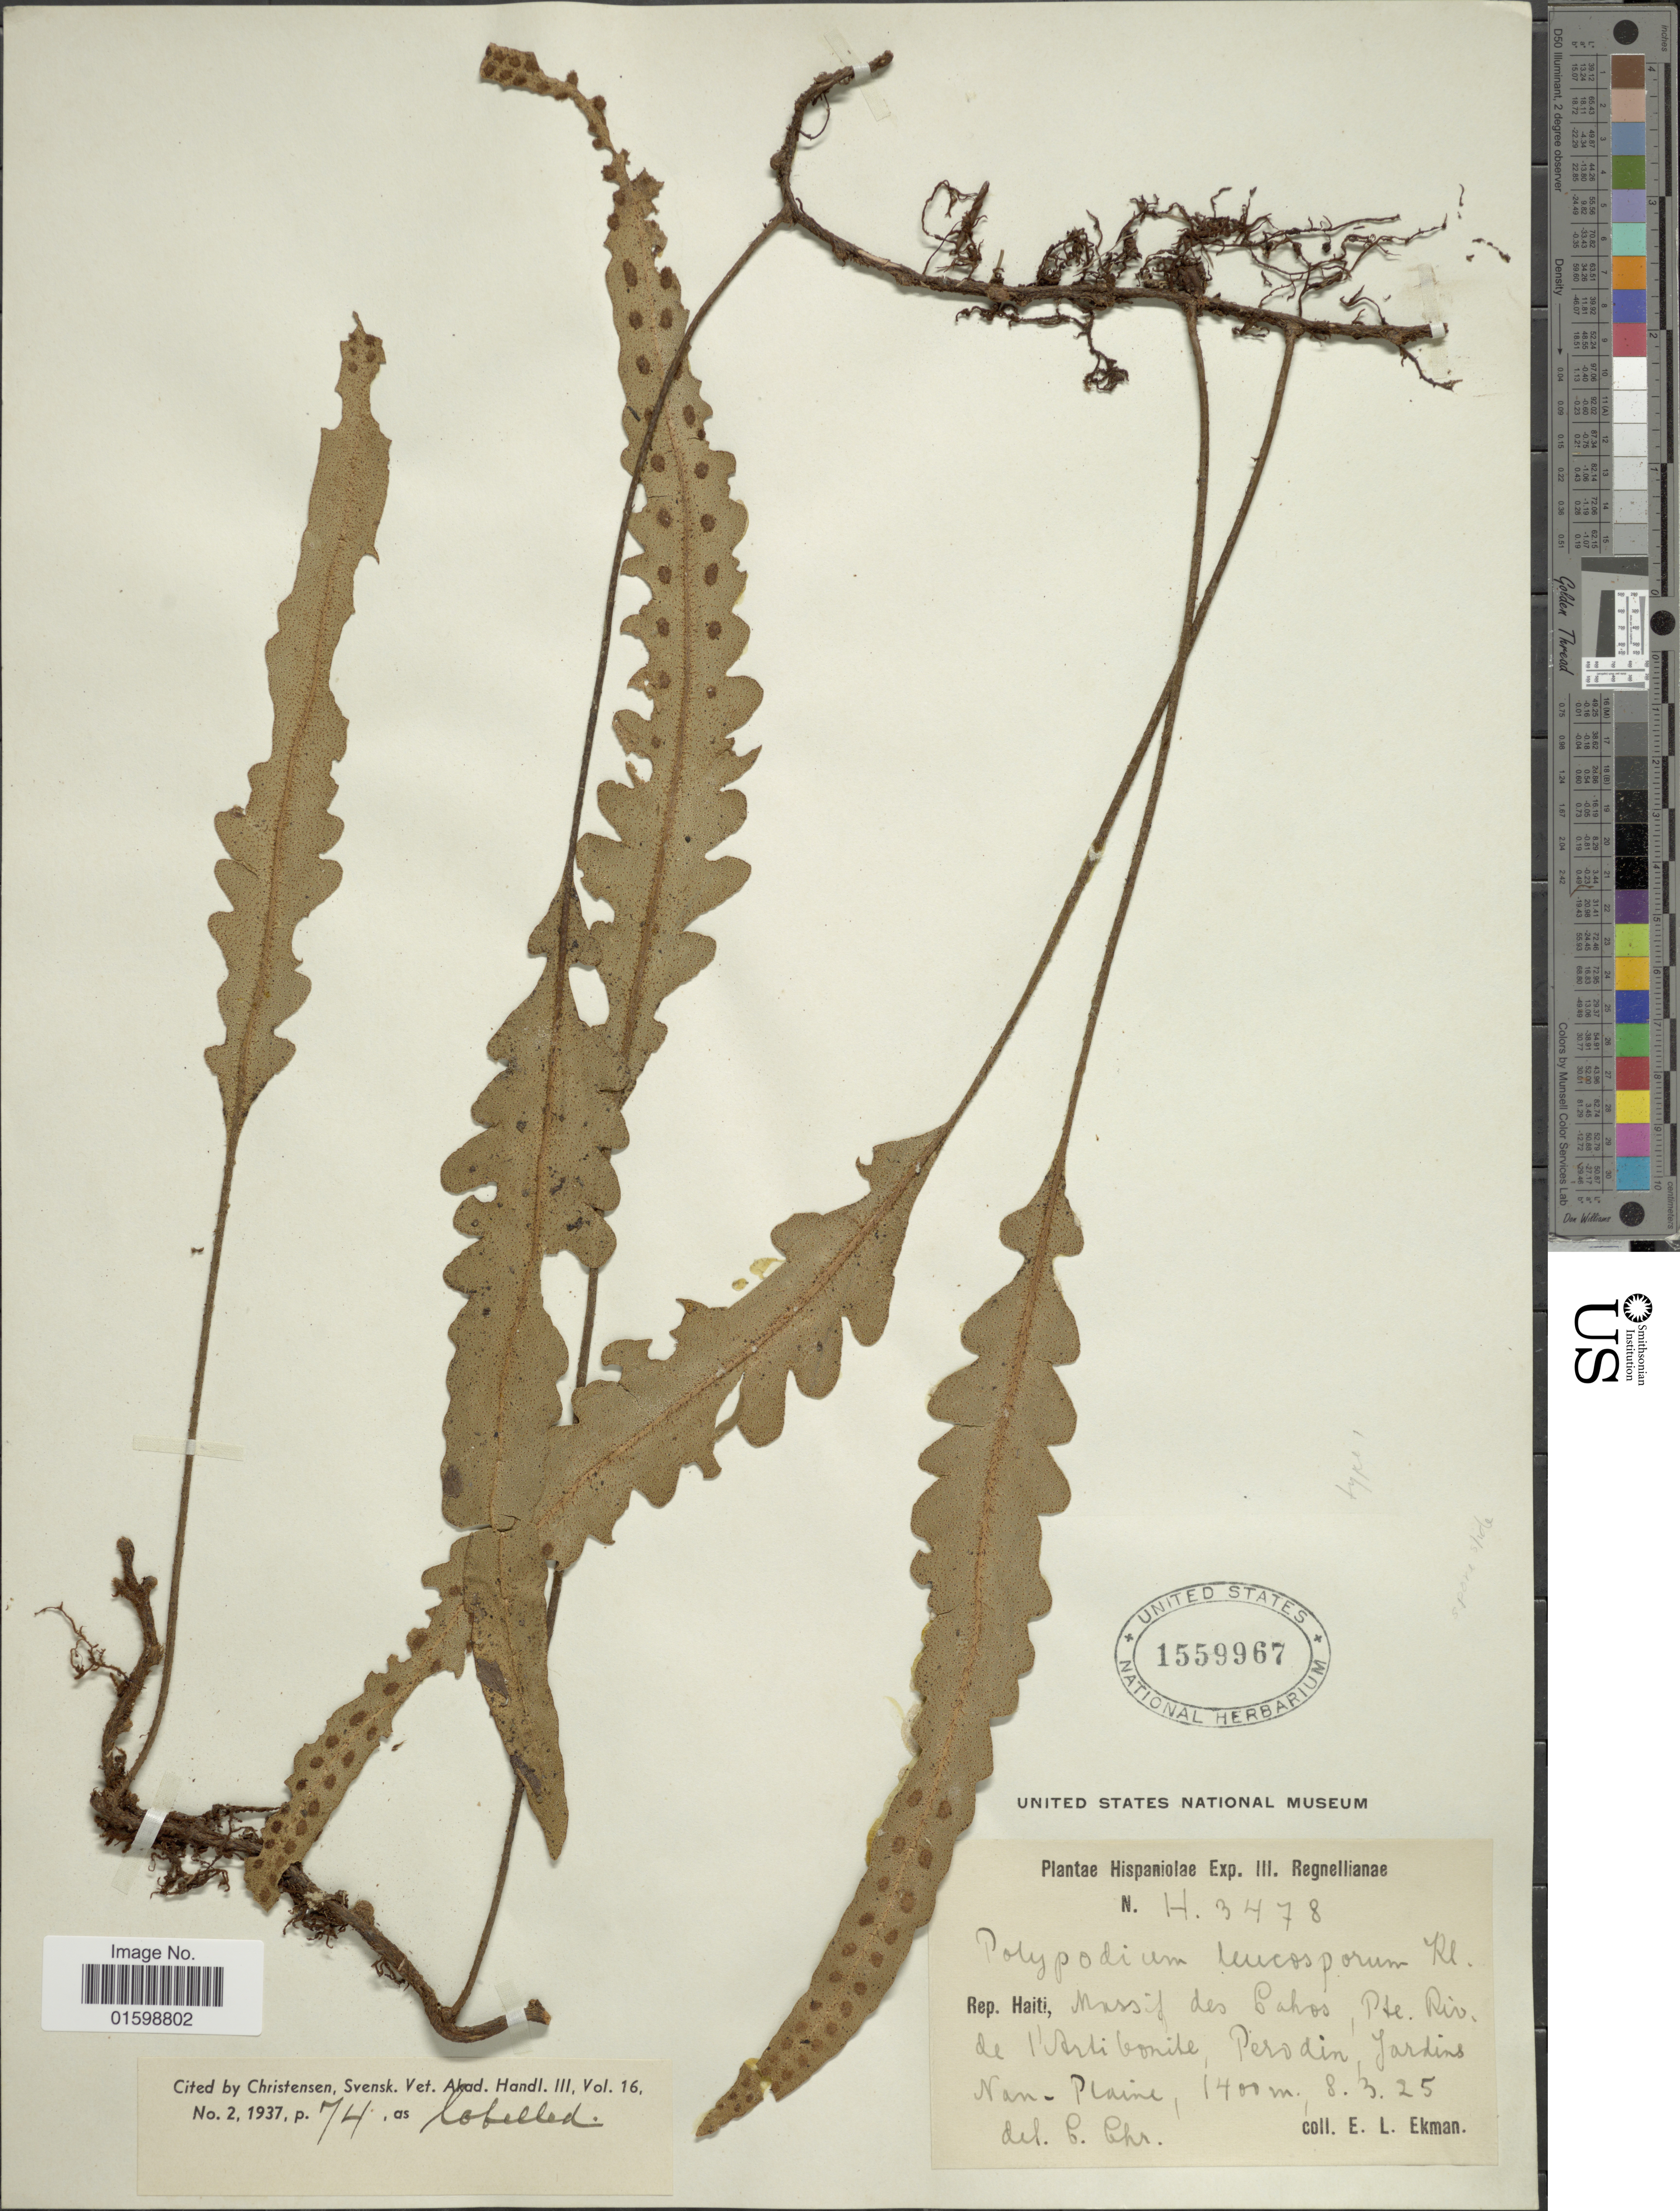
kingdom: Plantae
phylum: Tracheophyta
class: Polypodiopsida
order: Polypodiales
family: Polypodiaceae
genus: Pleopeltis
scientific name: Pleopeltis x leucospora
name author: (Klotzsch) L.B. Moore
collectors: E. L. Ekman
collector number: H3478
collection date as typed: Transcribed d/m/y: 8/3/25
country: Haiti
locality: Massif des Cahos, Pte. Rio, de l'Artibonite, Perodin Jardins, Nan-Plaine.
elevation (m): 1400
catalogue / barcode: US 1559967